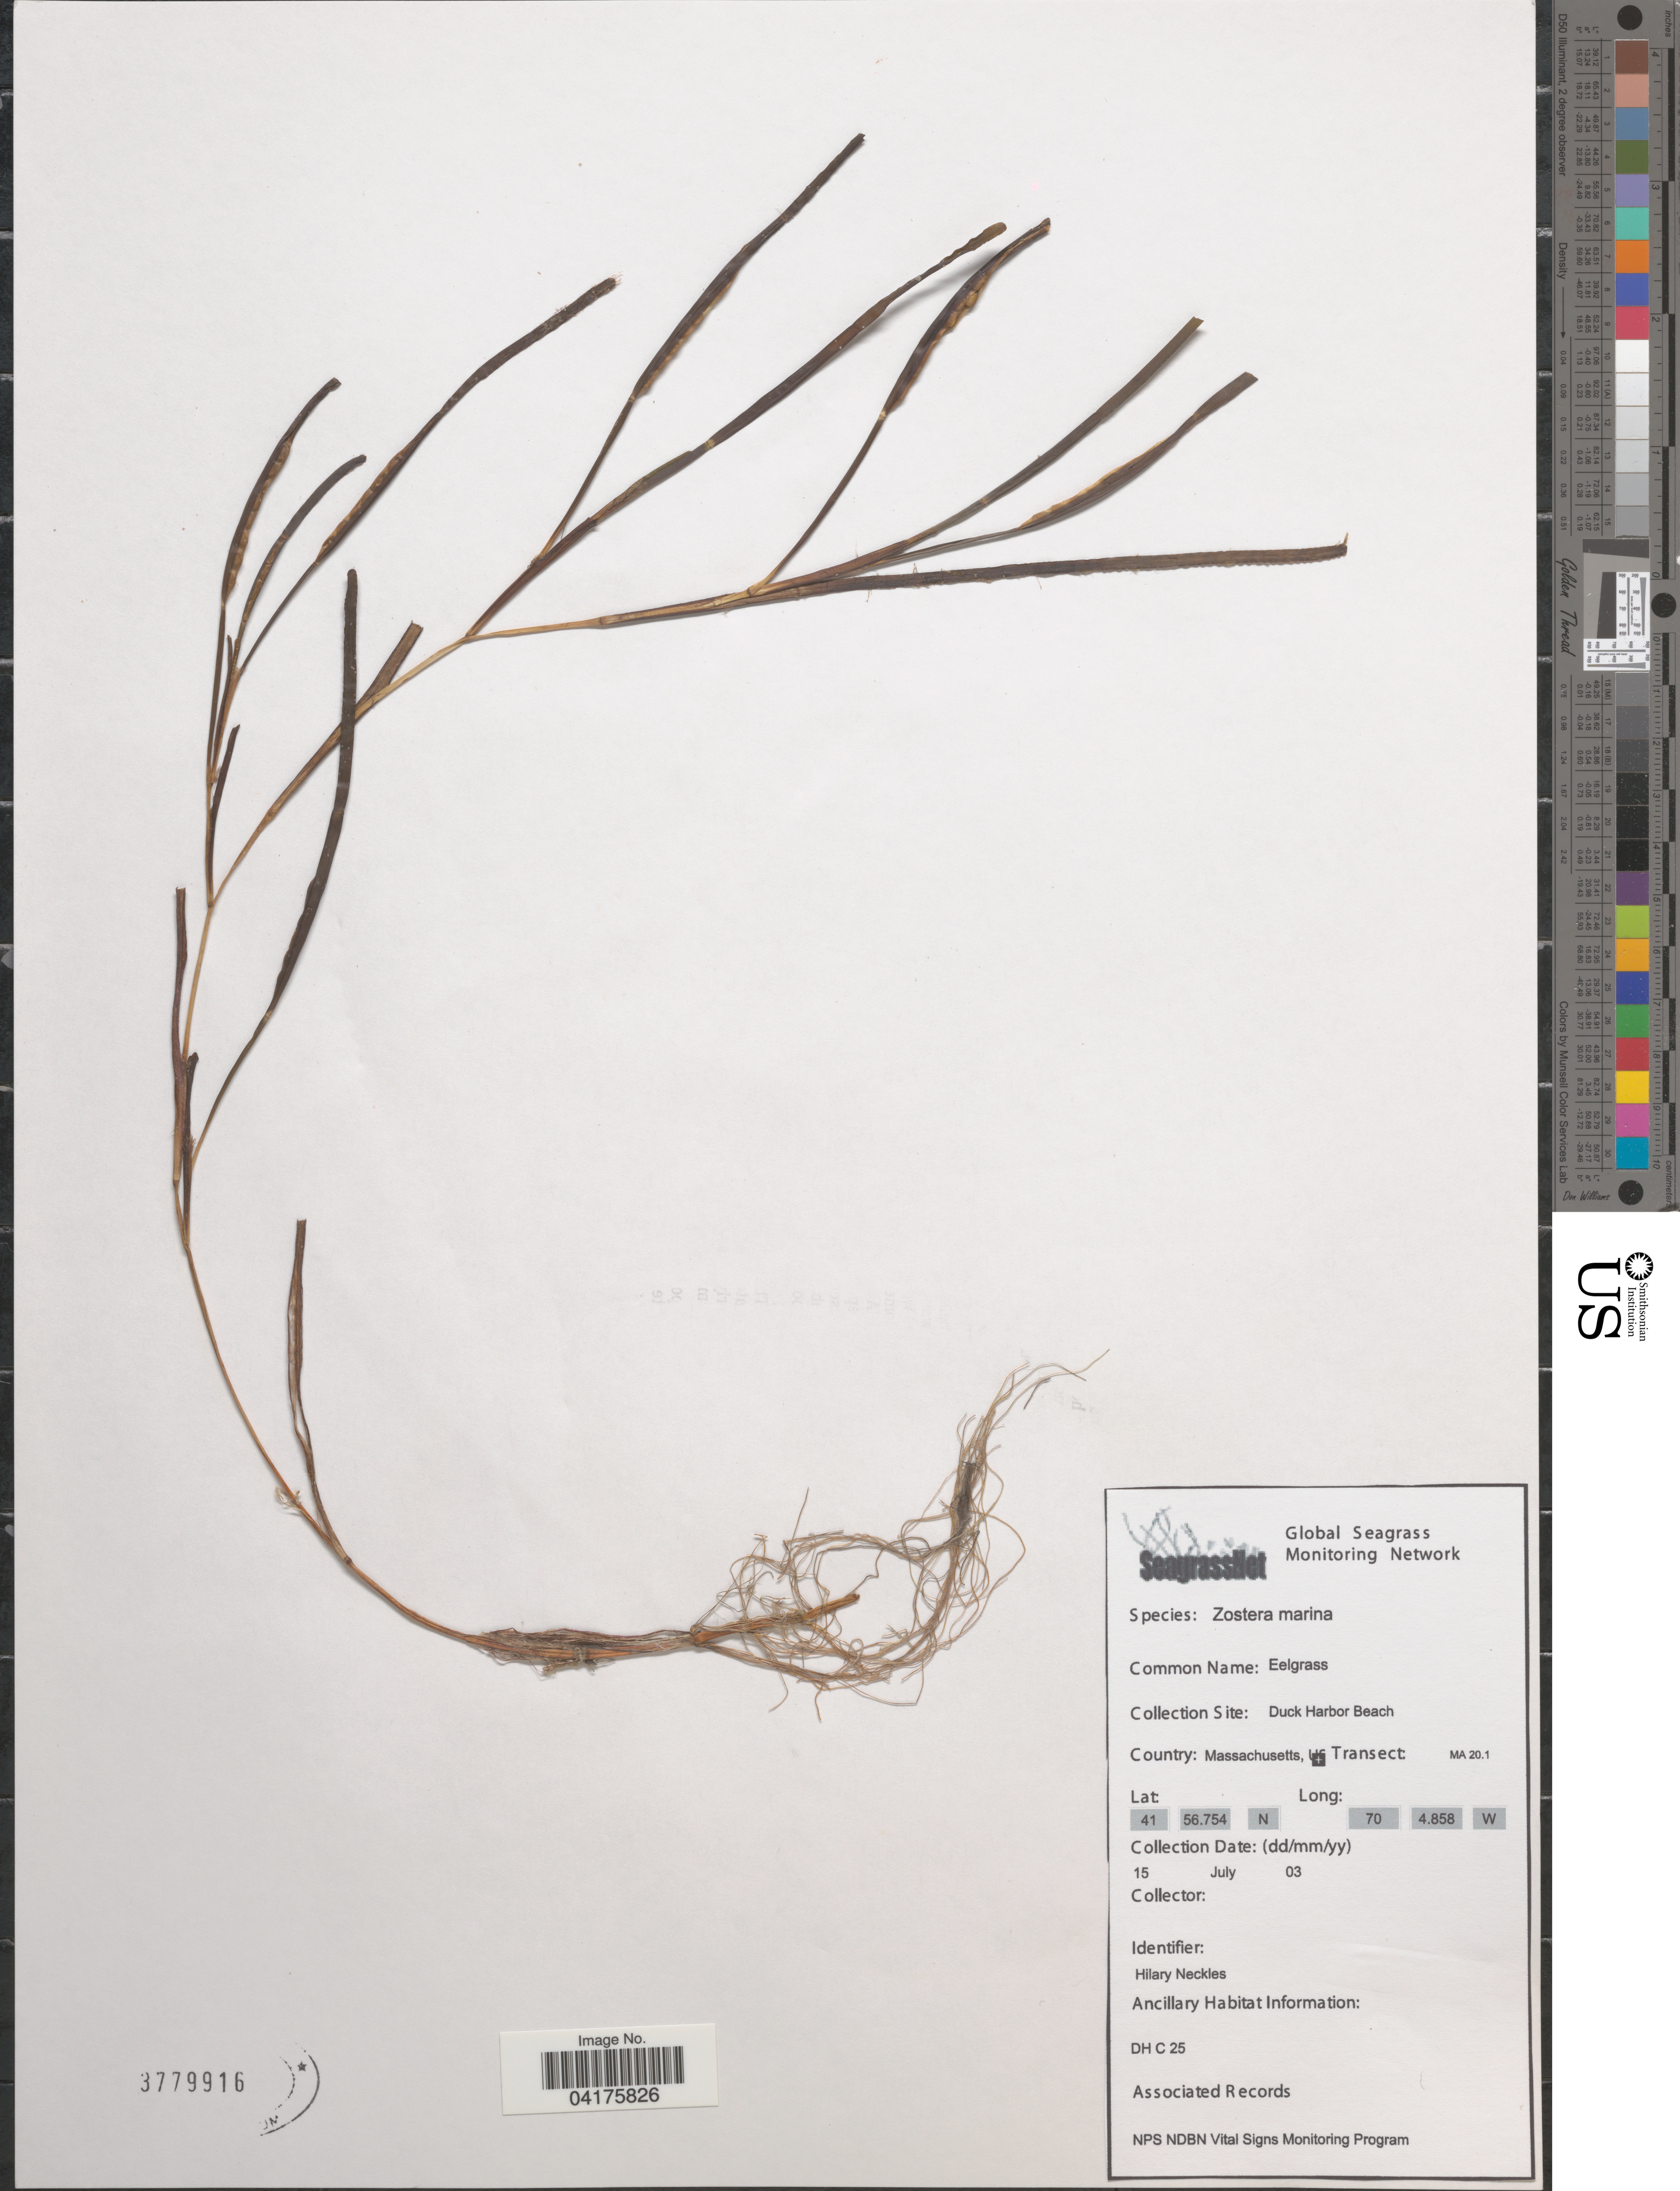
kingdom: Plantae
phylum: Tracheophyta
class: Liliopsida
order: Alismatales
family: Zosteraceae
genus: Zostera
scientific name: Zostera marina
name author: L.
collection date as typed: Transcribed d/m/y: 15/7/3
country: United States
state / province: Massachusetts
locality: Duck Harbor Beach.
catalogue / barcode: US 3779916